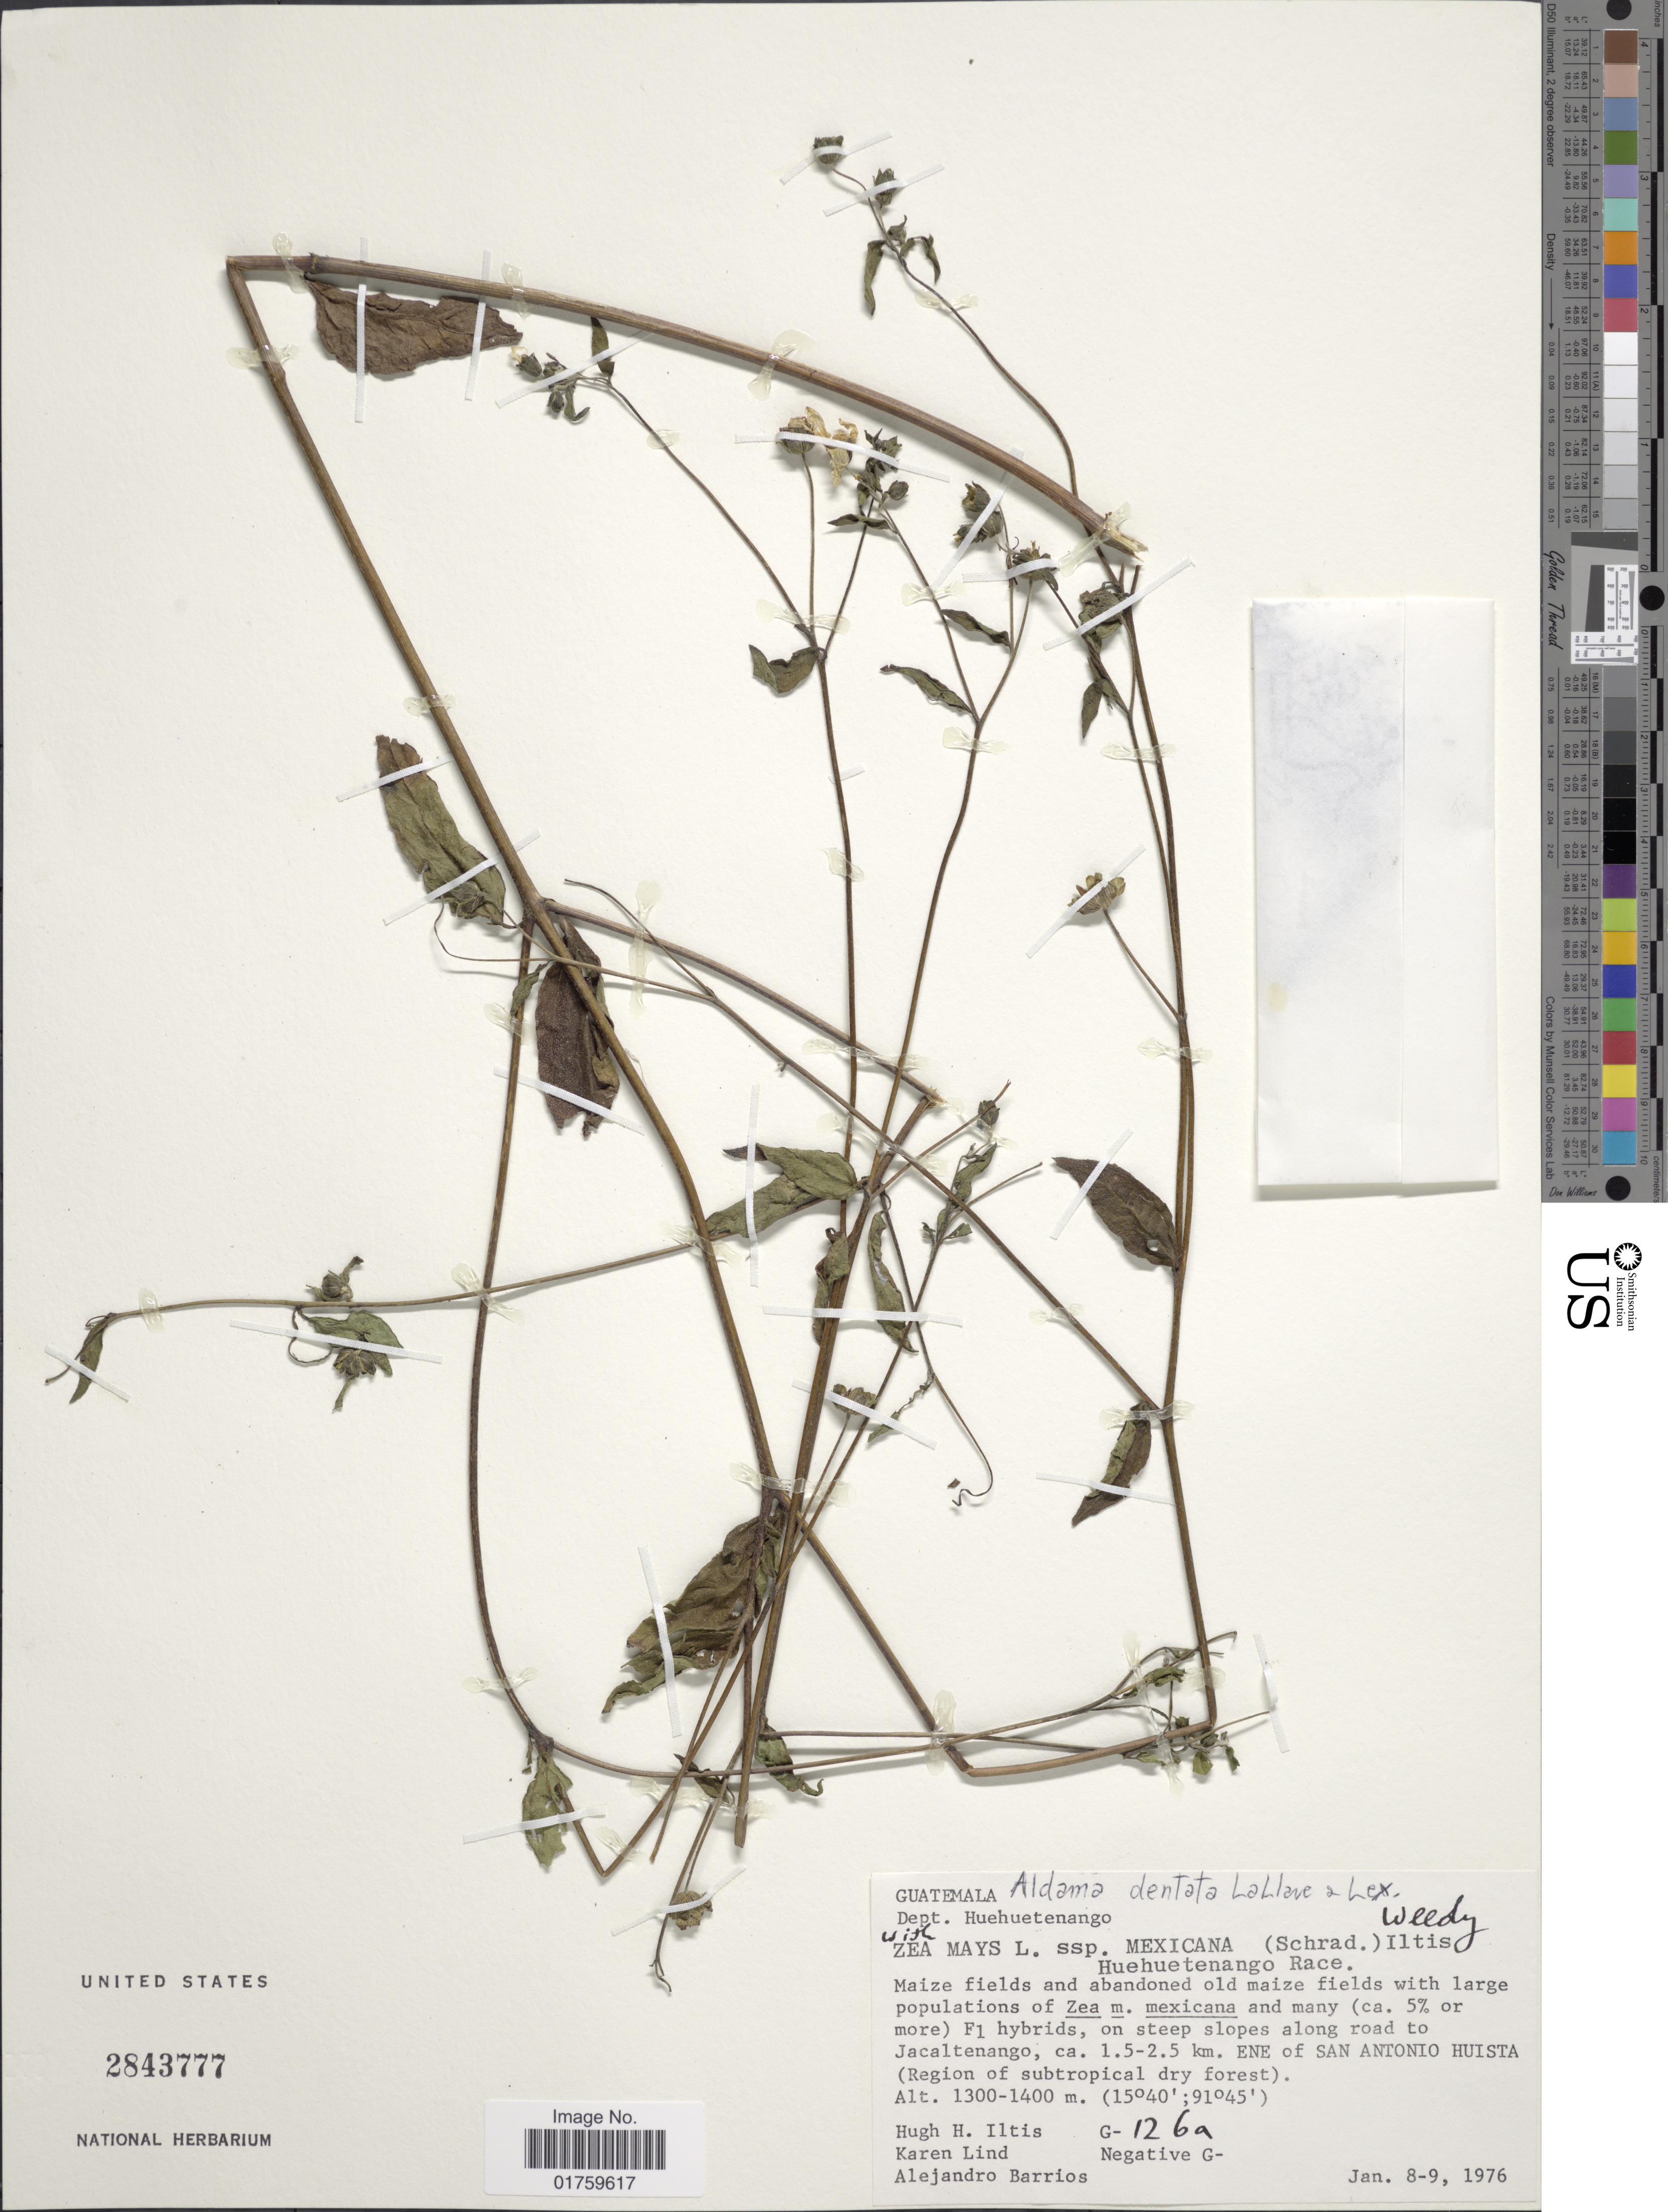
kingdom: Plantae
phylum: Tracheophyta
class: Magnoliopsida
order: Asterales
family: Asteraceae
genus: Aldama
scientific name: Aldama dentata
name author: La Llave ex La Llave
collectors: H. H. Iltis, K. Lind & A. Barrios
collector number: G-126a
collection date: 1976-01-08/1976-01-09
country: Guatemala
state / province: Huehuetenango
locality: Huehuetenango Race, Maize fields and abandoned old maize fields, on steep slopes along road to Jacaltenango, ca. 1.5-2.5 km. ENE of San Antonio Huista (region of subtropical dry forest).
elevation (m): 1300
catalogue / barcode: US 3843777